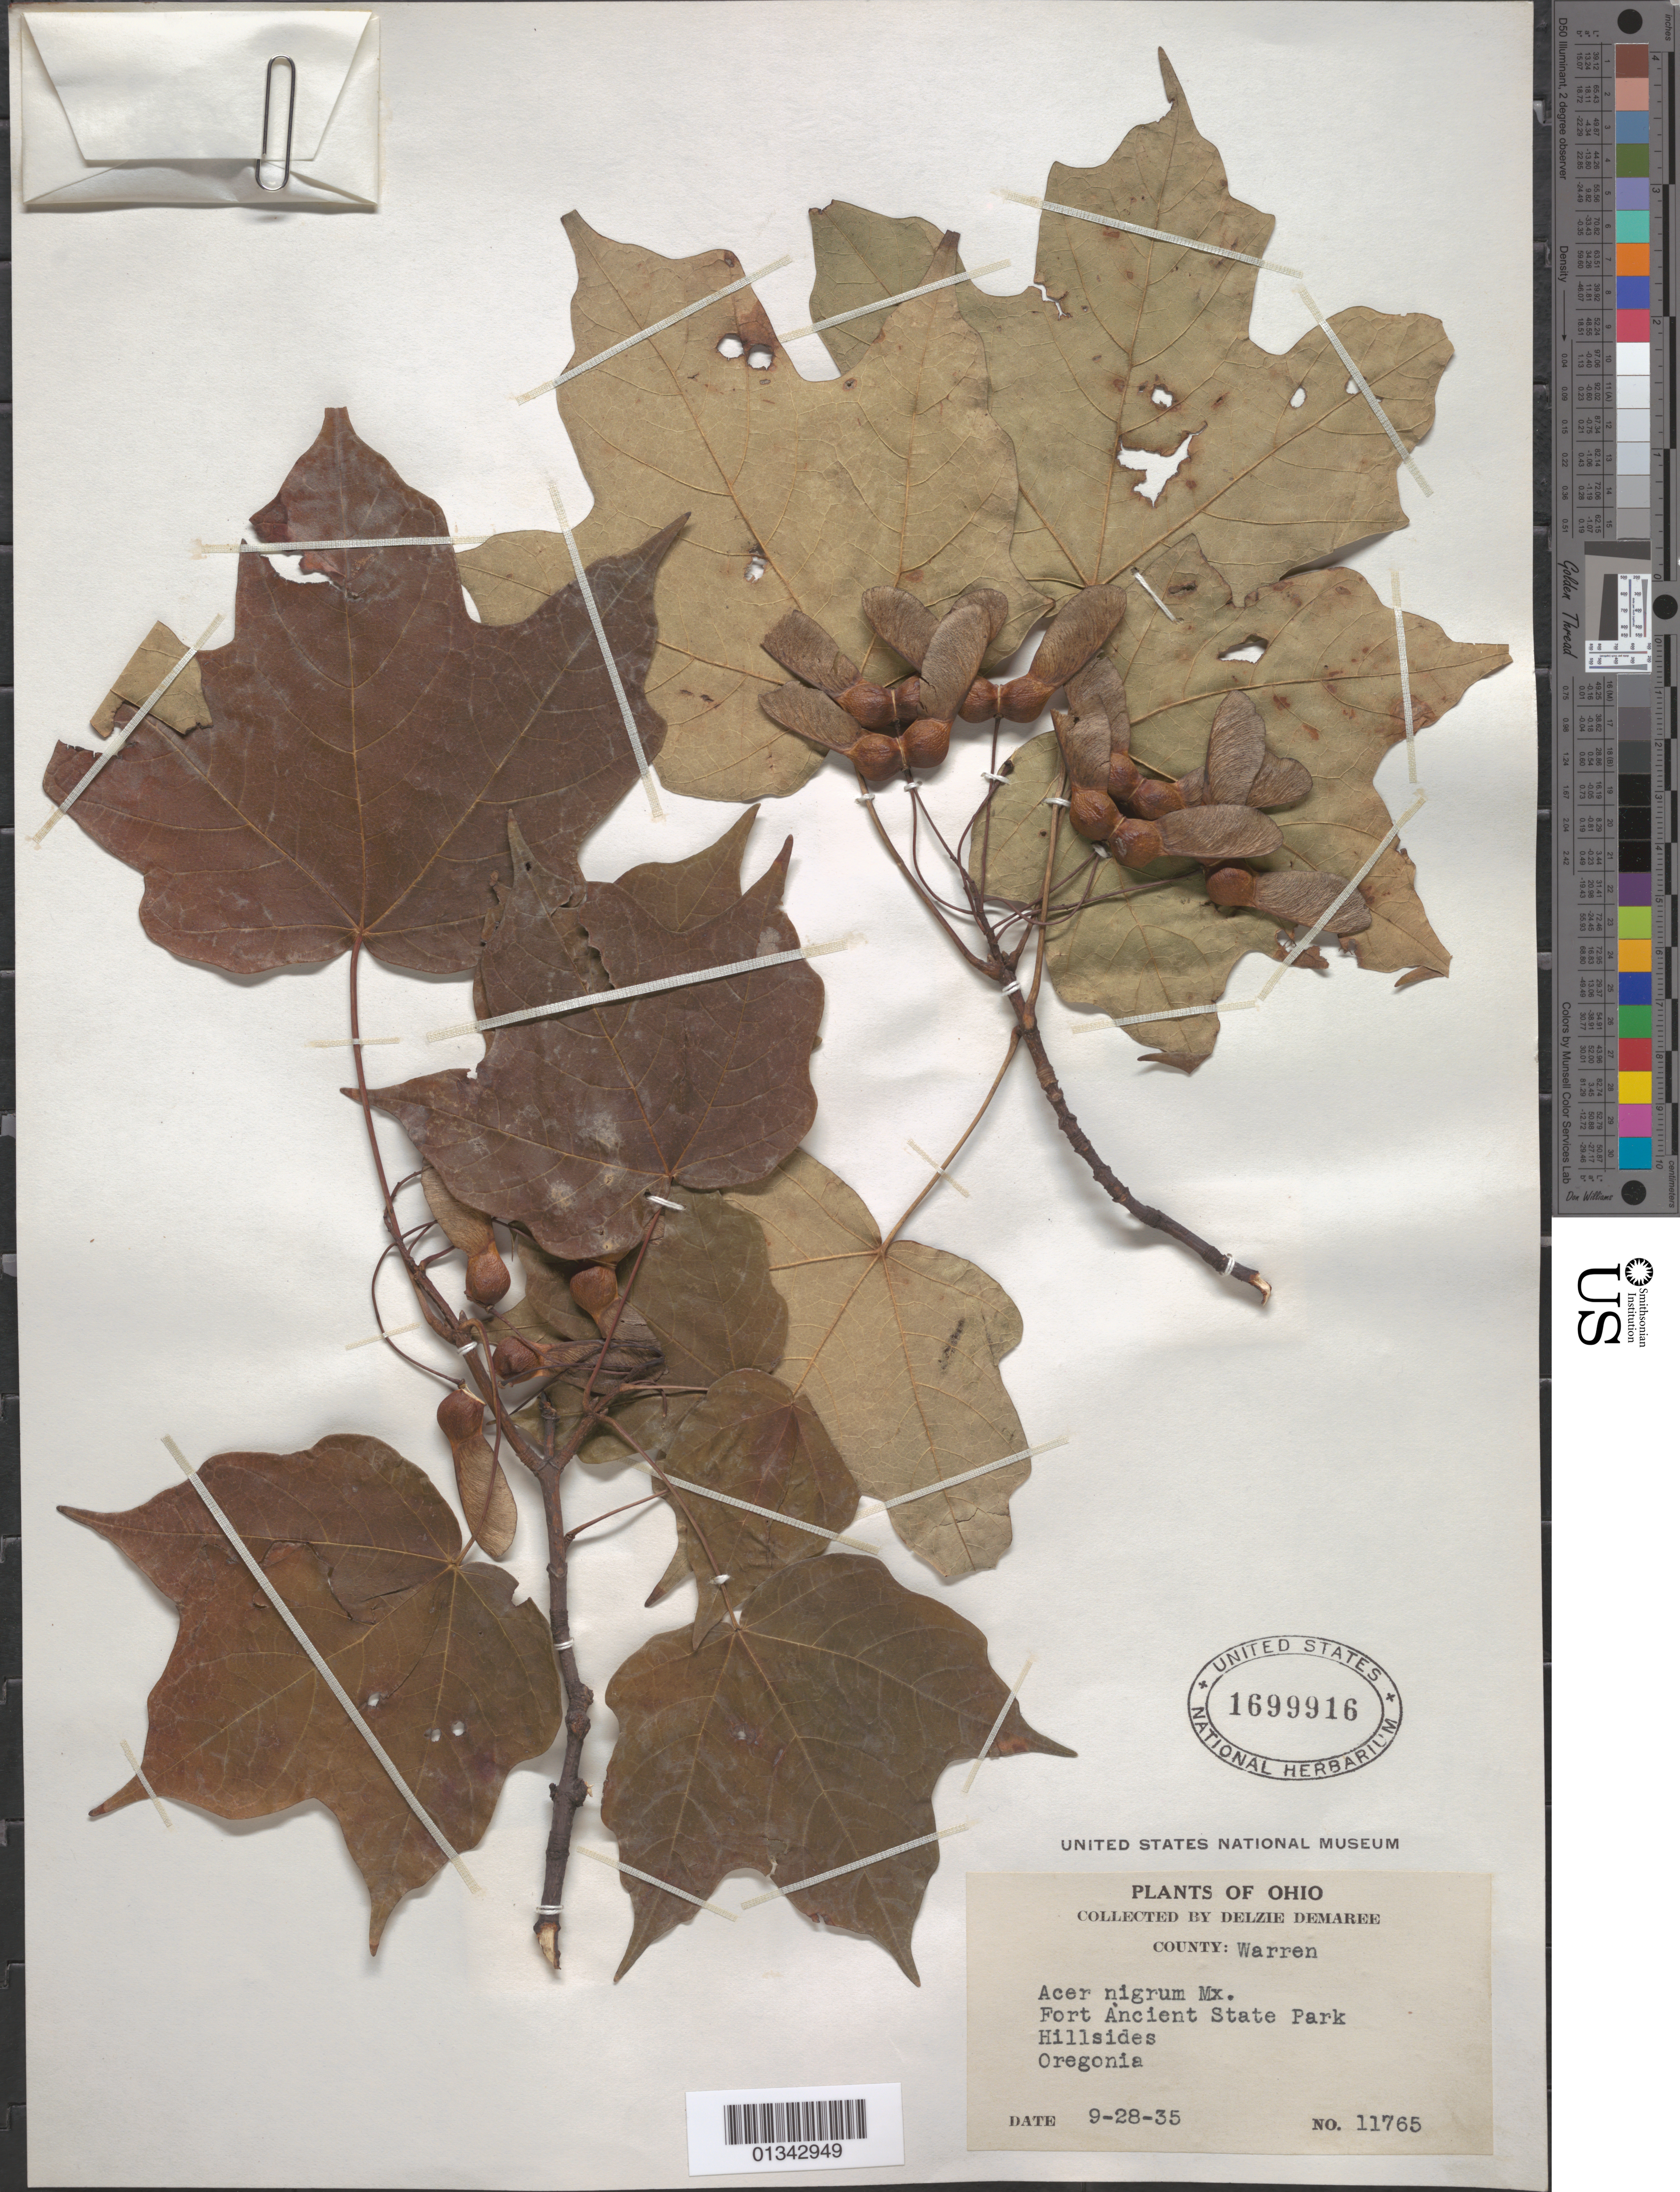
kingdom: Plantae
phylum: Tracheophyta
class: Magnoliopsida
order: Sapindales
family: Sapindaceae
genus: Acer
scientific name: Acer saccharum subsp. nigrum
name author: (F. Michx.) Desmarais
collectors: D. Demaree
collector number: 11765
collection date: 1935-09-28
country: United States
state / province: Ohio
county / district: Warren County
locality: Warren County, Fort Ancient State Park, Oregonia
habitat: Hillsides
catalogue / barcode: US 1699916